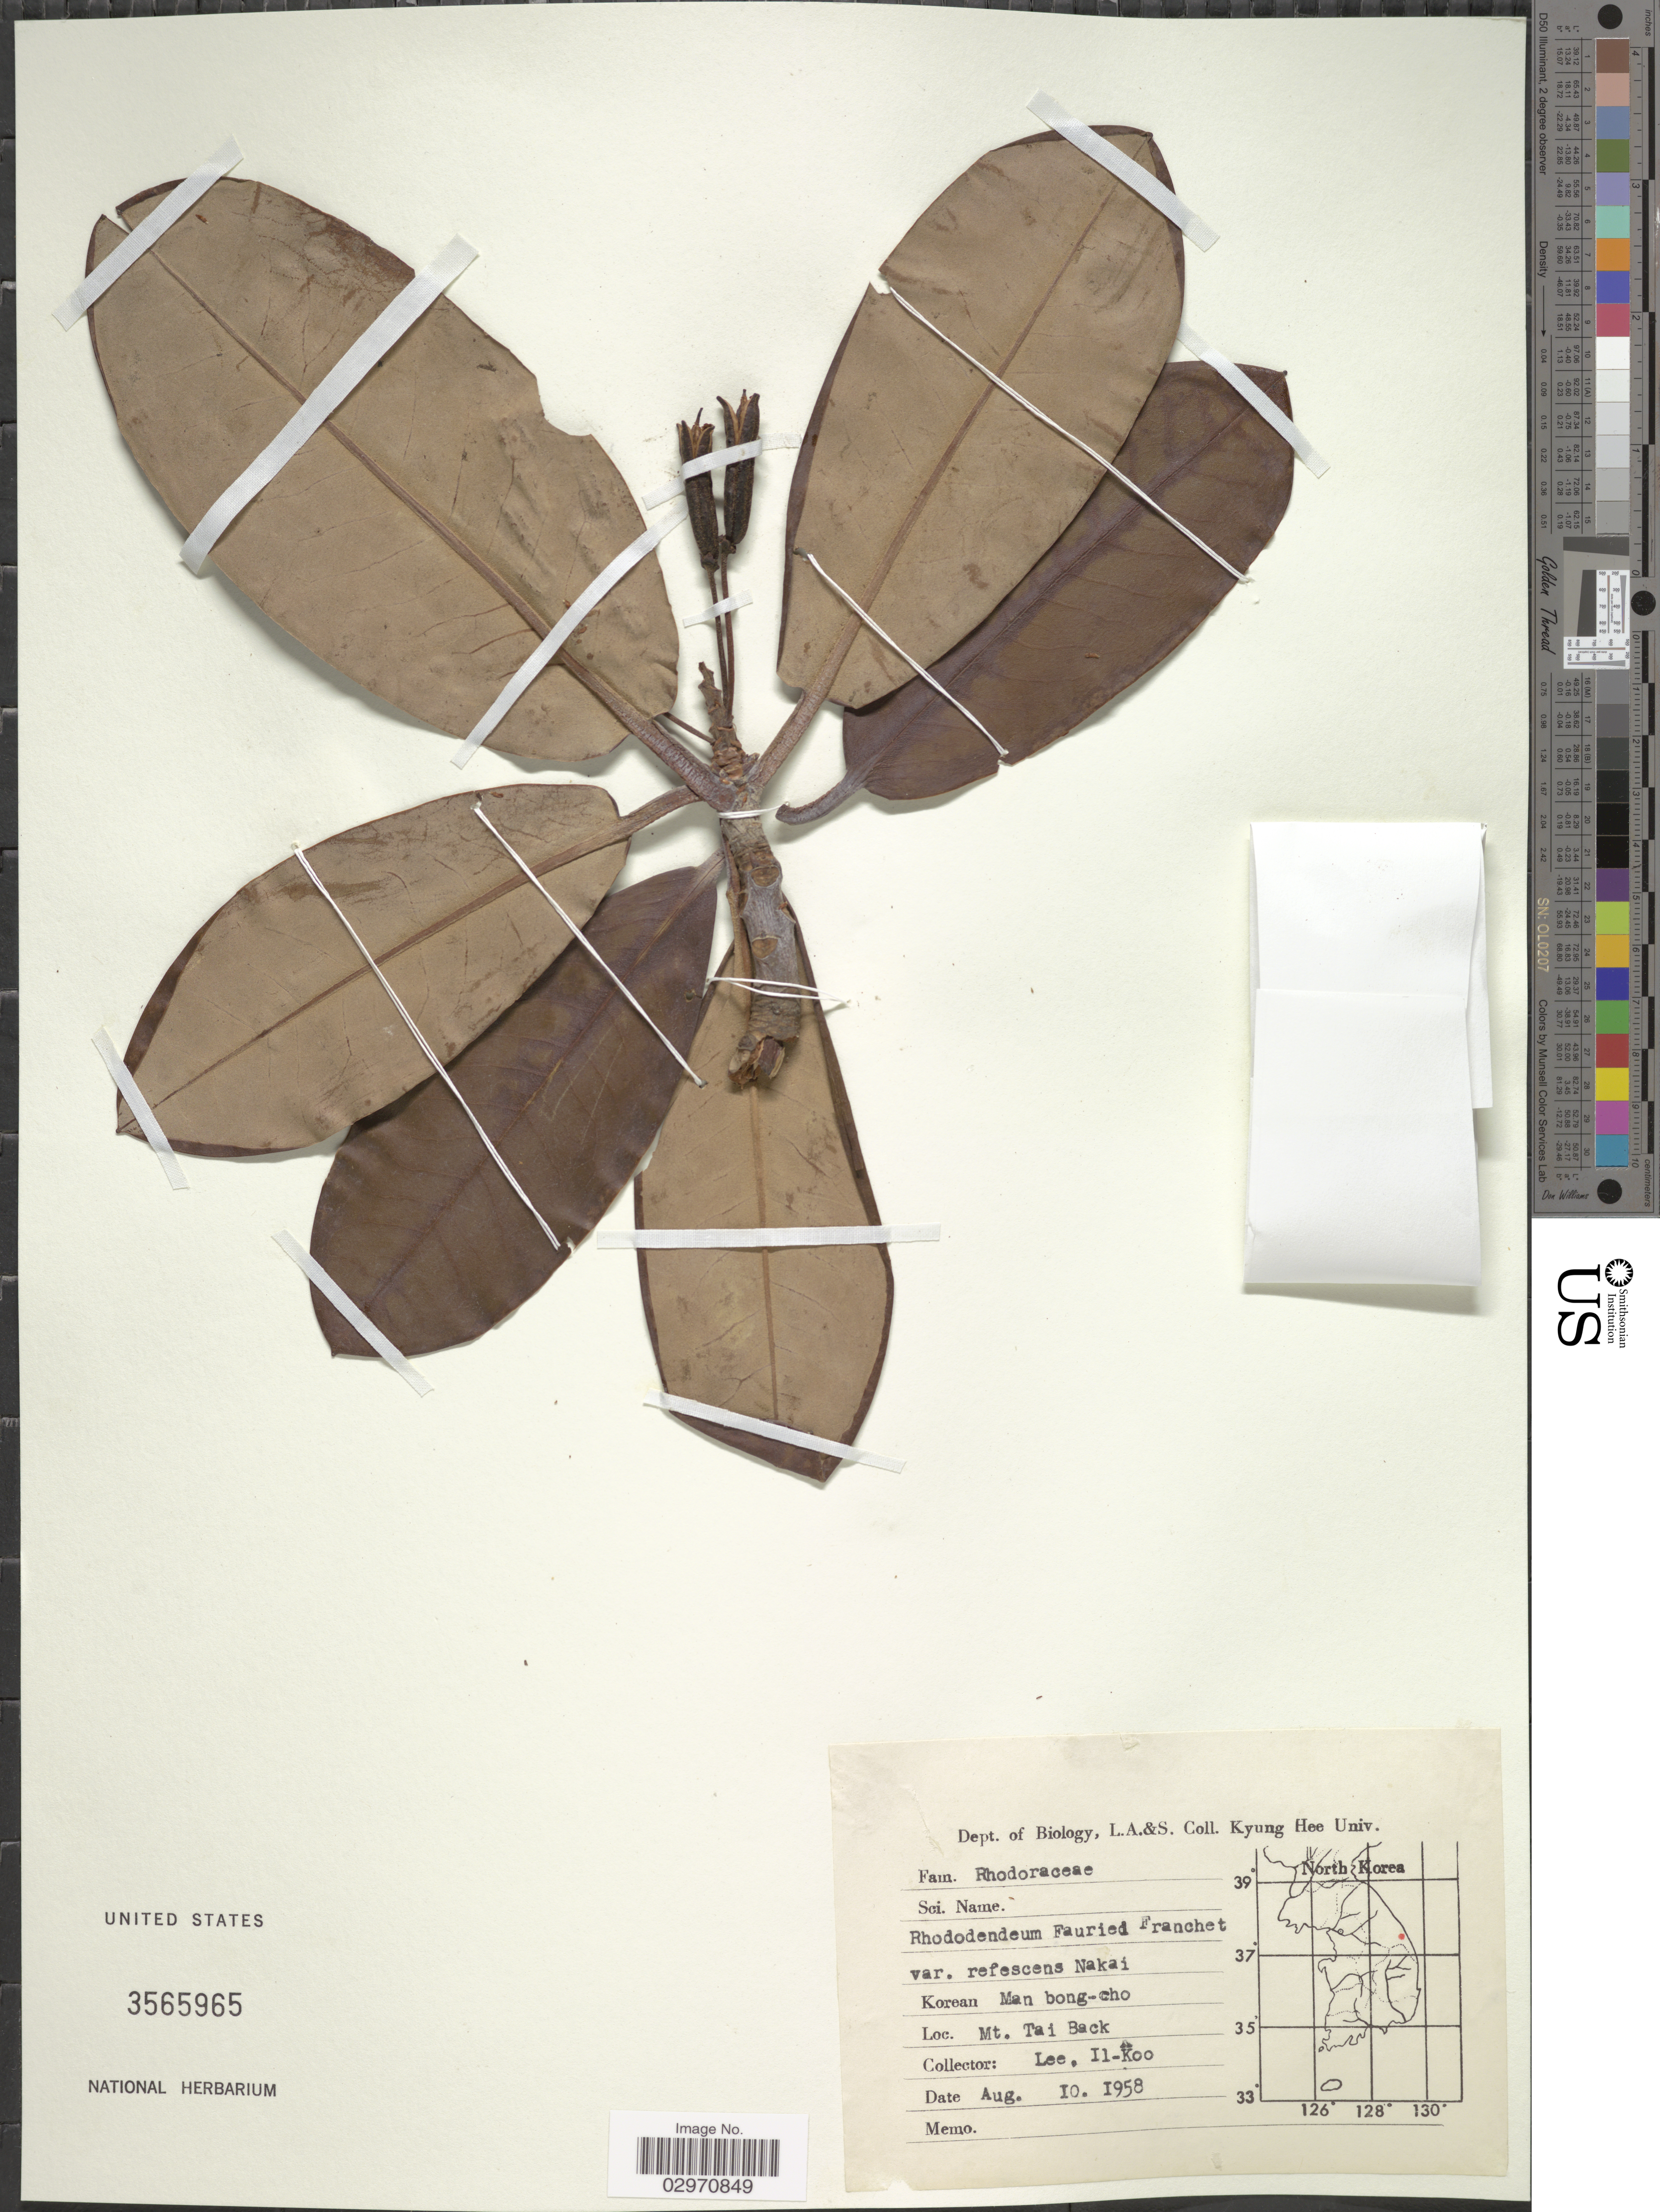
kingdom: Plantae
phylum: Tracheophyta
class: Magnoliopsida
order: Ericales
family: Ericaceae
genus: Rhododendron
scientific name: Rhododendron fauriei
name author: Franch.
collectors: I. K. Lee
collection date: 1958-08-10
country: South Korea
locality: Mt. Tai Back.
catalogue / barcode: US 3565965